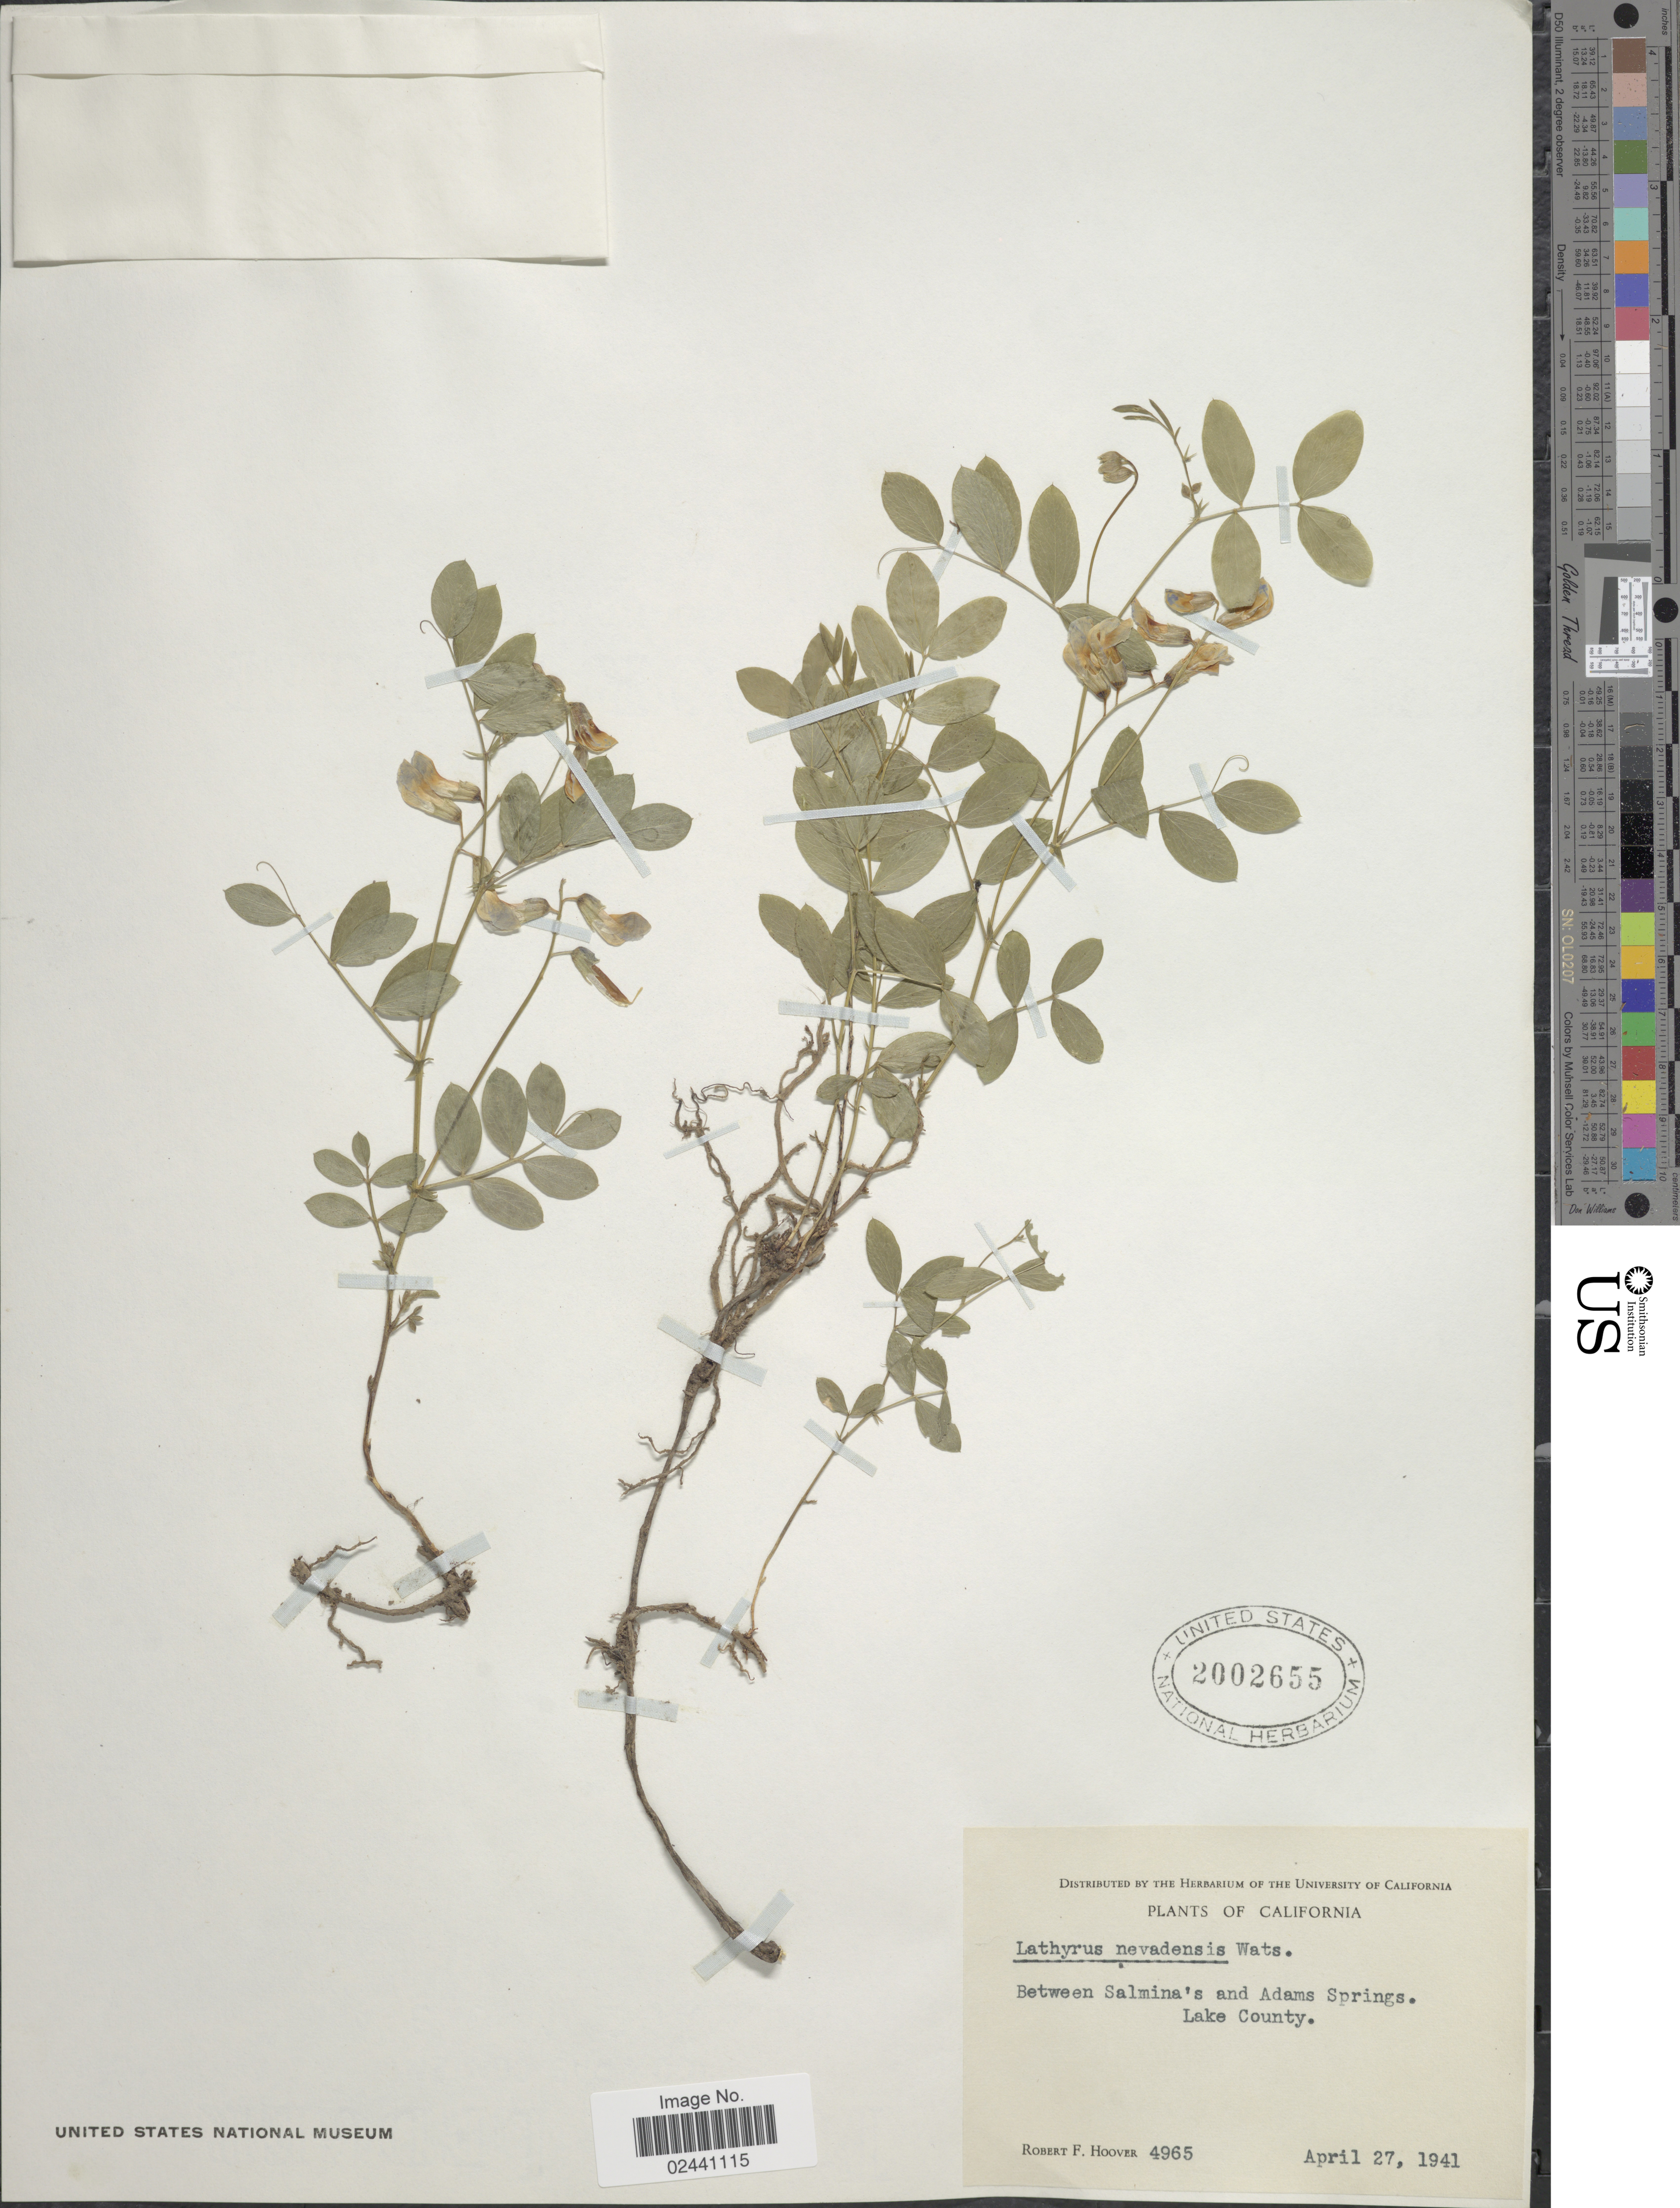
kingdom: Plantae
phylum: Tracheophyta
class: Magnoliopsida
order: Fabales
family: Fabaceae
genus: Lathyrus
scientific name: Lathyrus nevadensis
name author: S. Watson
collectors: R. F. Hoover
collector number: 4965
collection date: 1941-04-27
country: United States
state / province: California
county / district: Lake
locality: Between Salmina's and Adams Springs, Lake County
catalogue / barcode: US 2002655